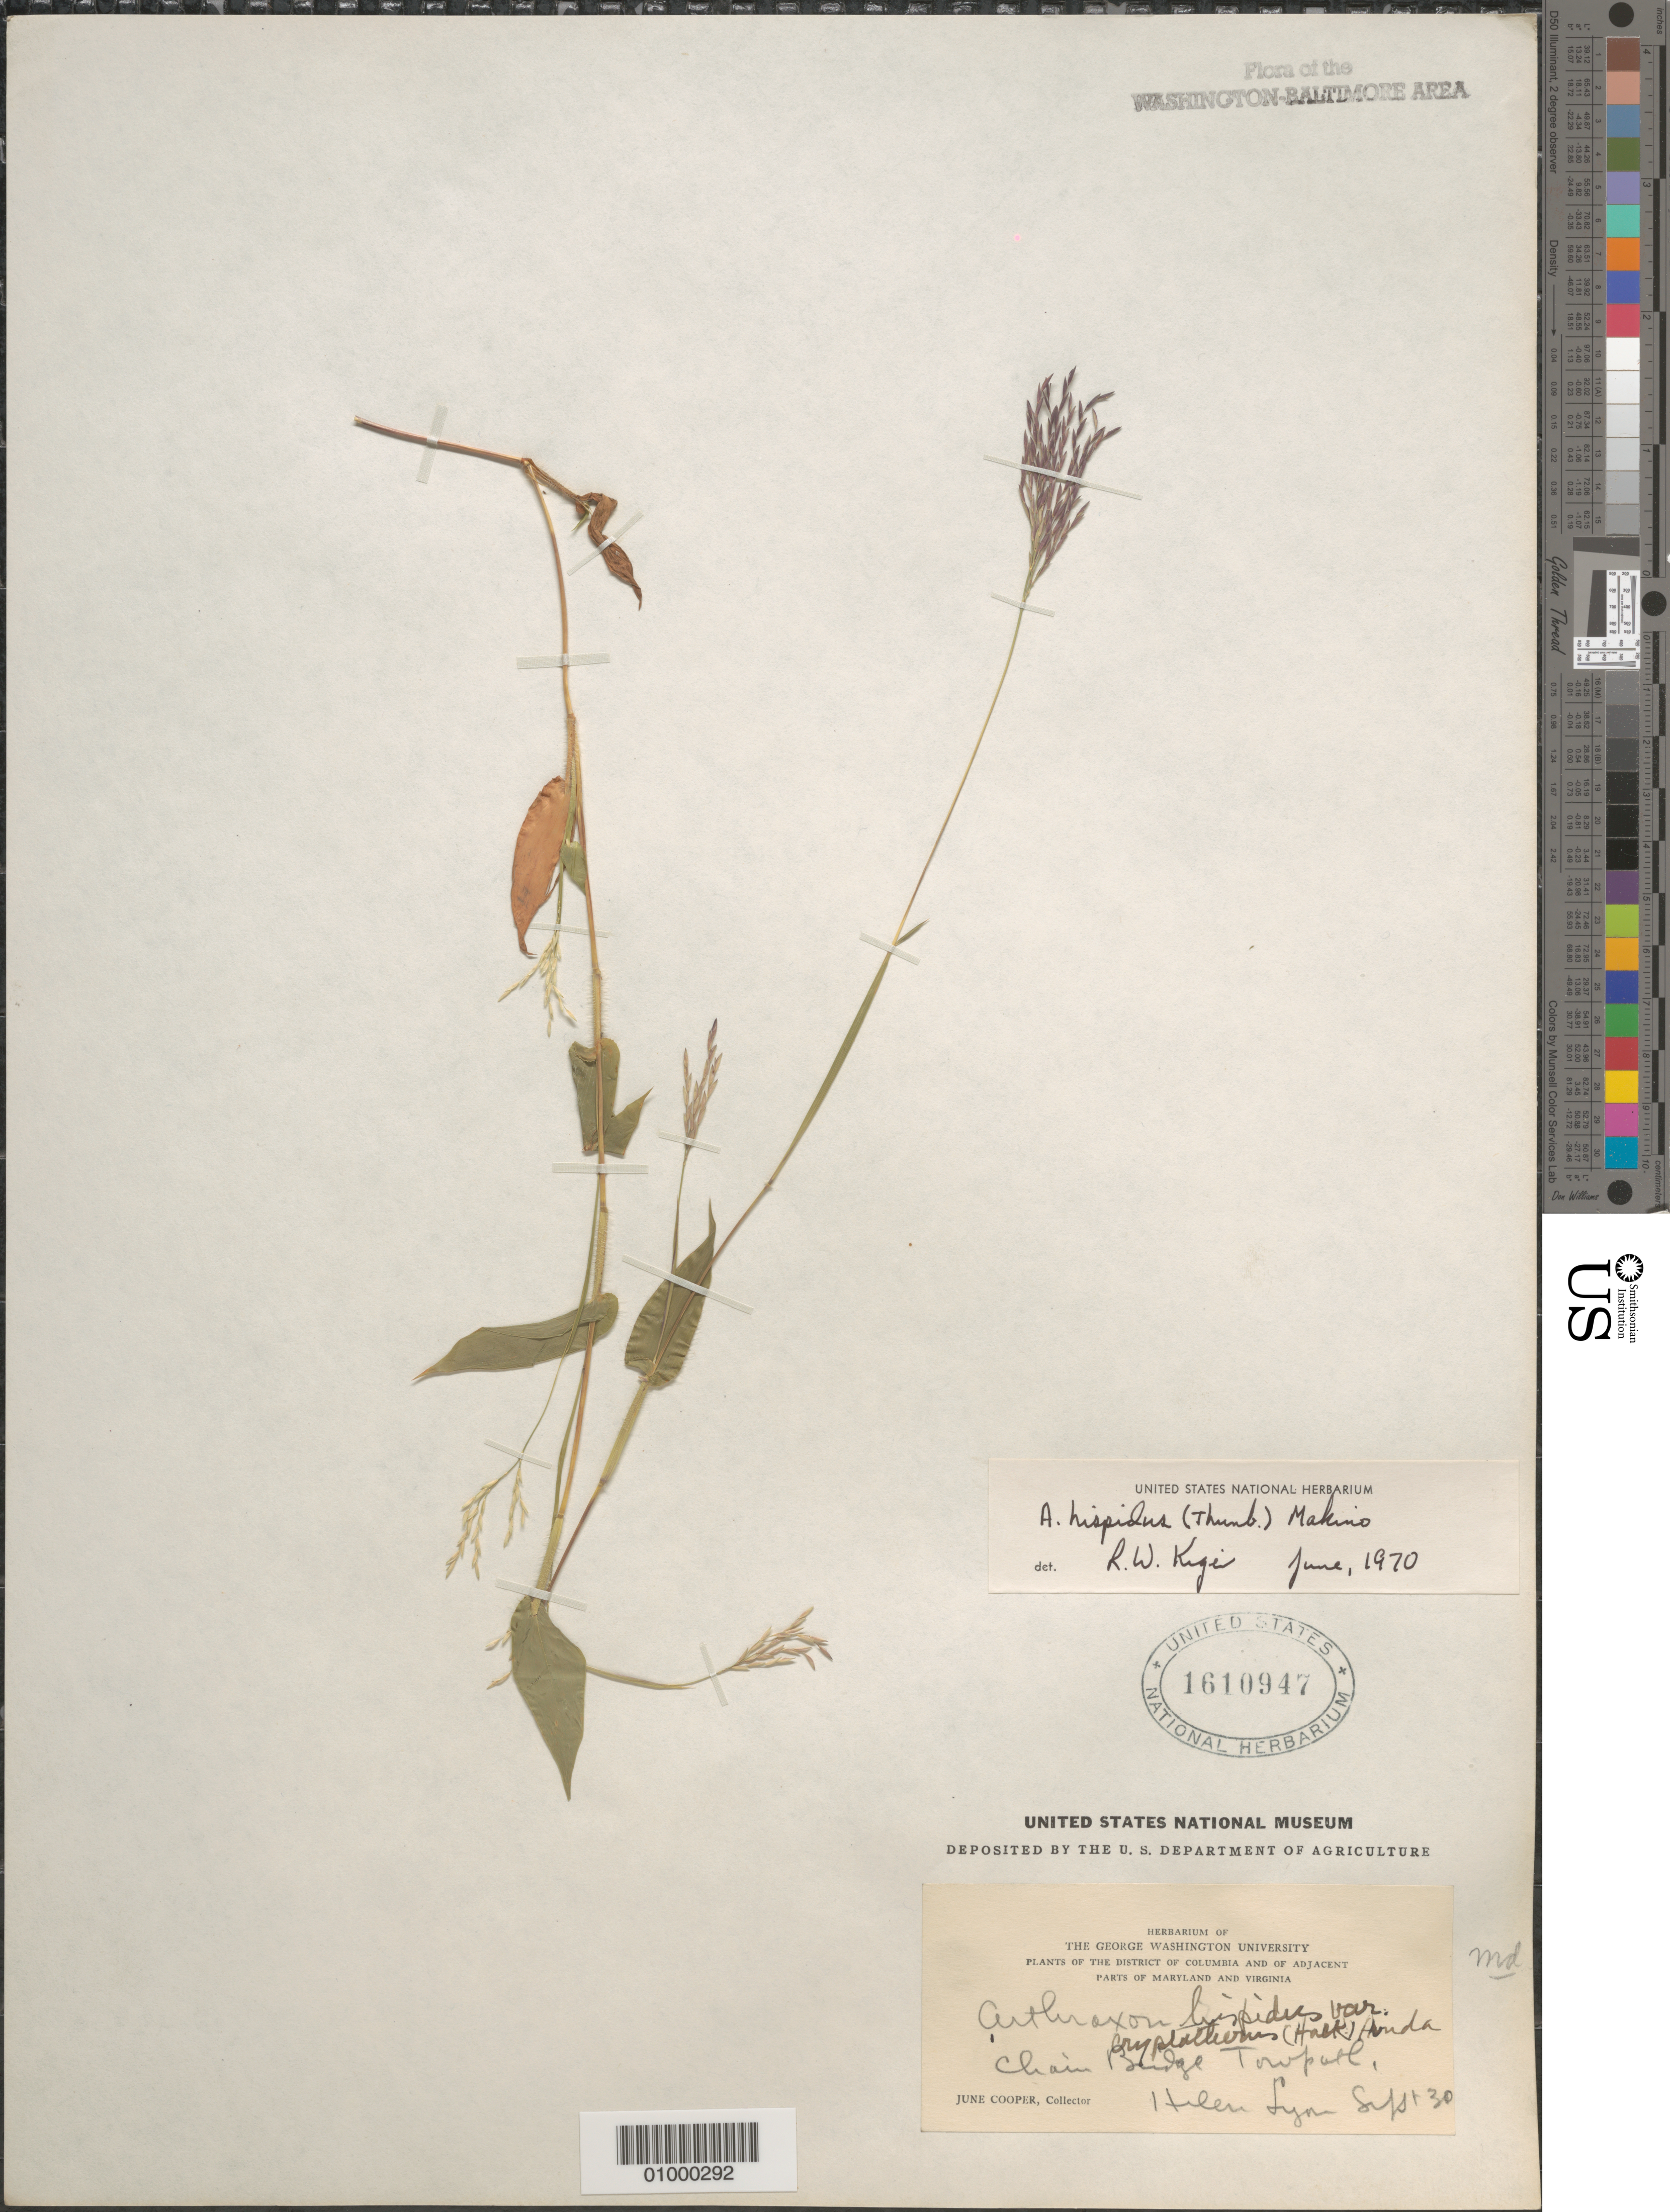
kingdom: Plantae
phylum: Tracheophyta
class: Liliopsida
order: Poales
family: Poaceae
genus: Arthraxon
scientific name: Arthraxon hispidus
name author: (Thunb.) Makino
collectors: J. Cooper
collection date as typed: Sep 1930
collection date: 1930-09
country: United States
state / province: Maryland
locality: Chain Bridge Turnpike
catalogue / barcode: US 1610947